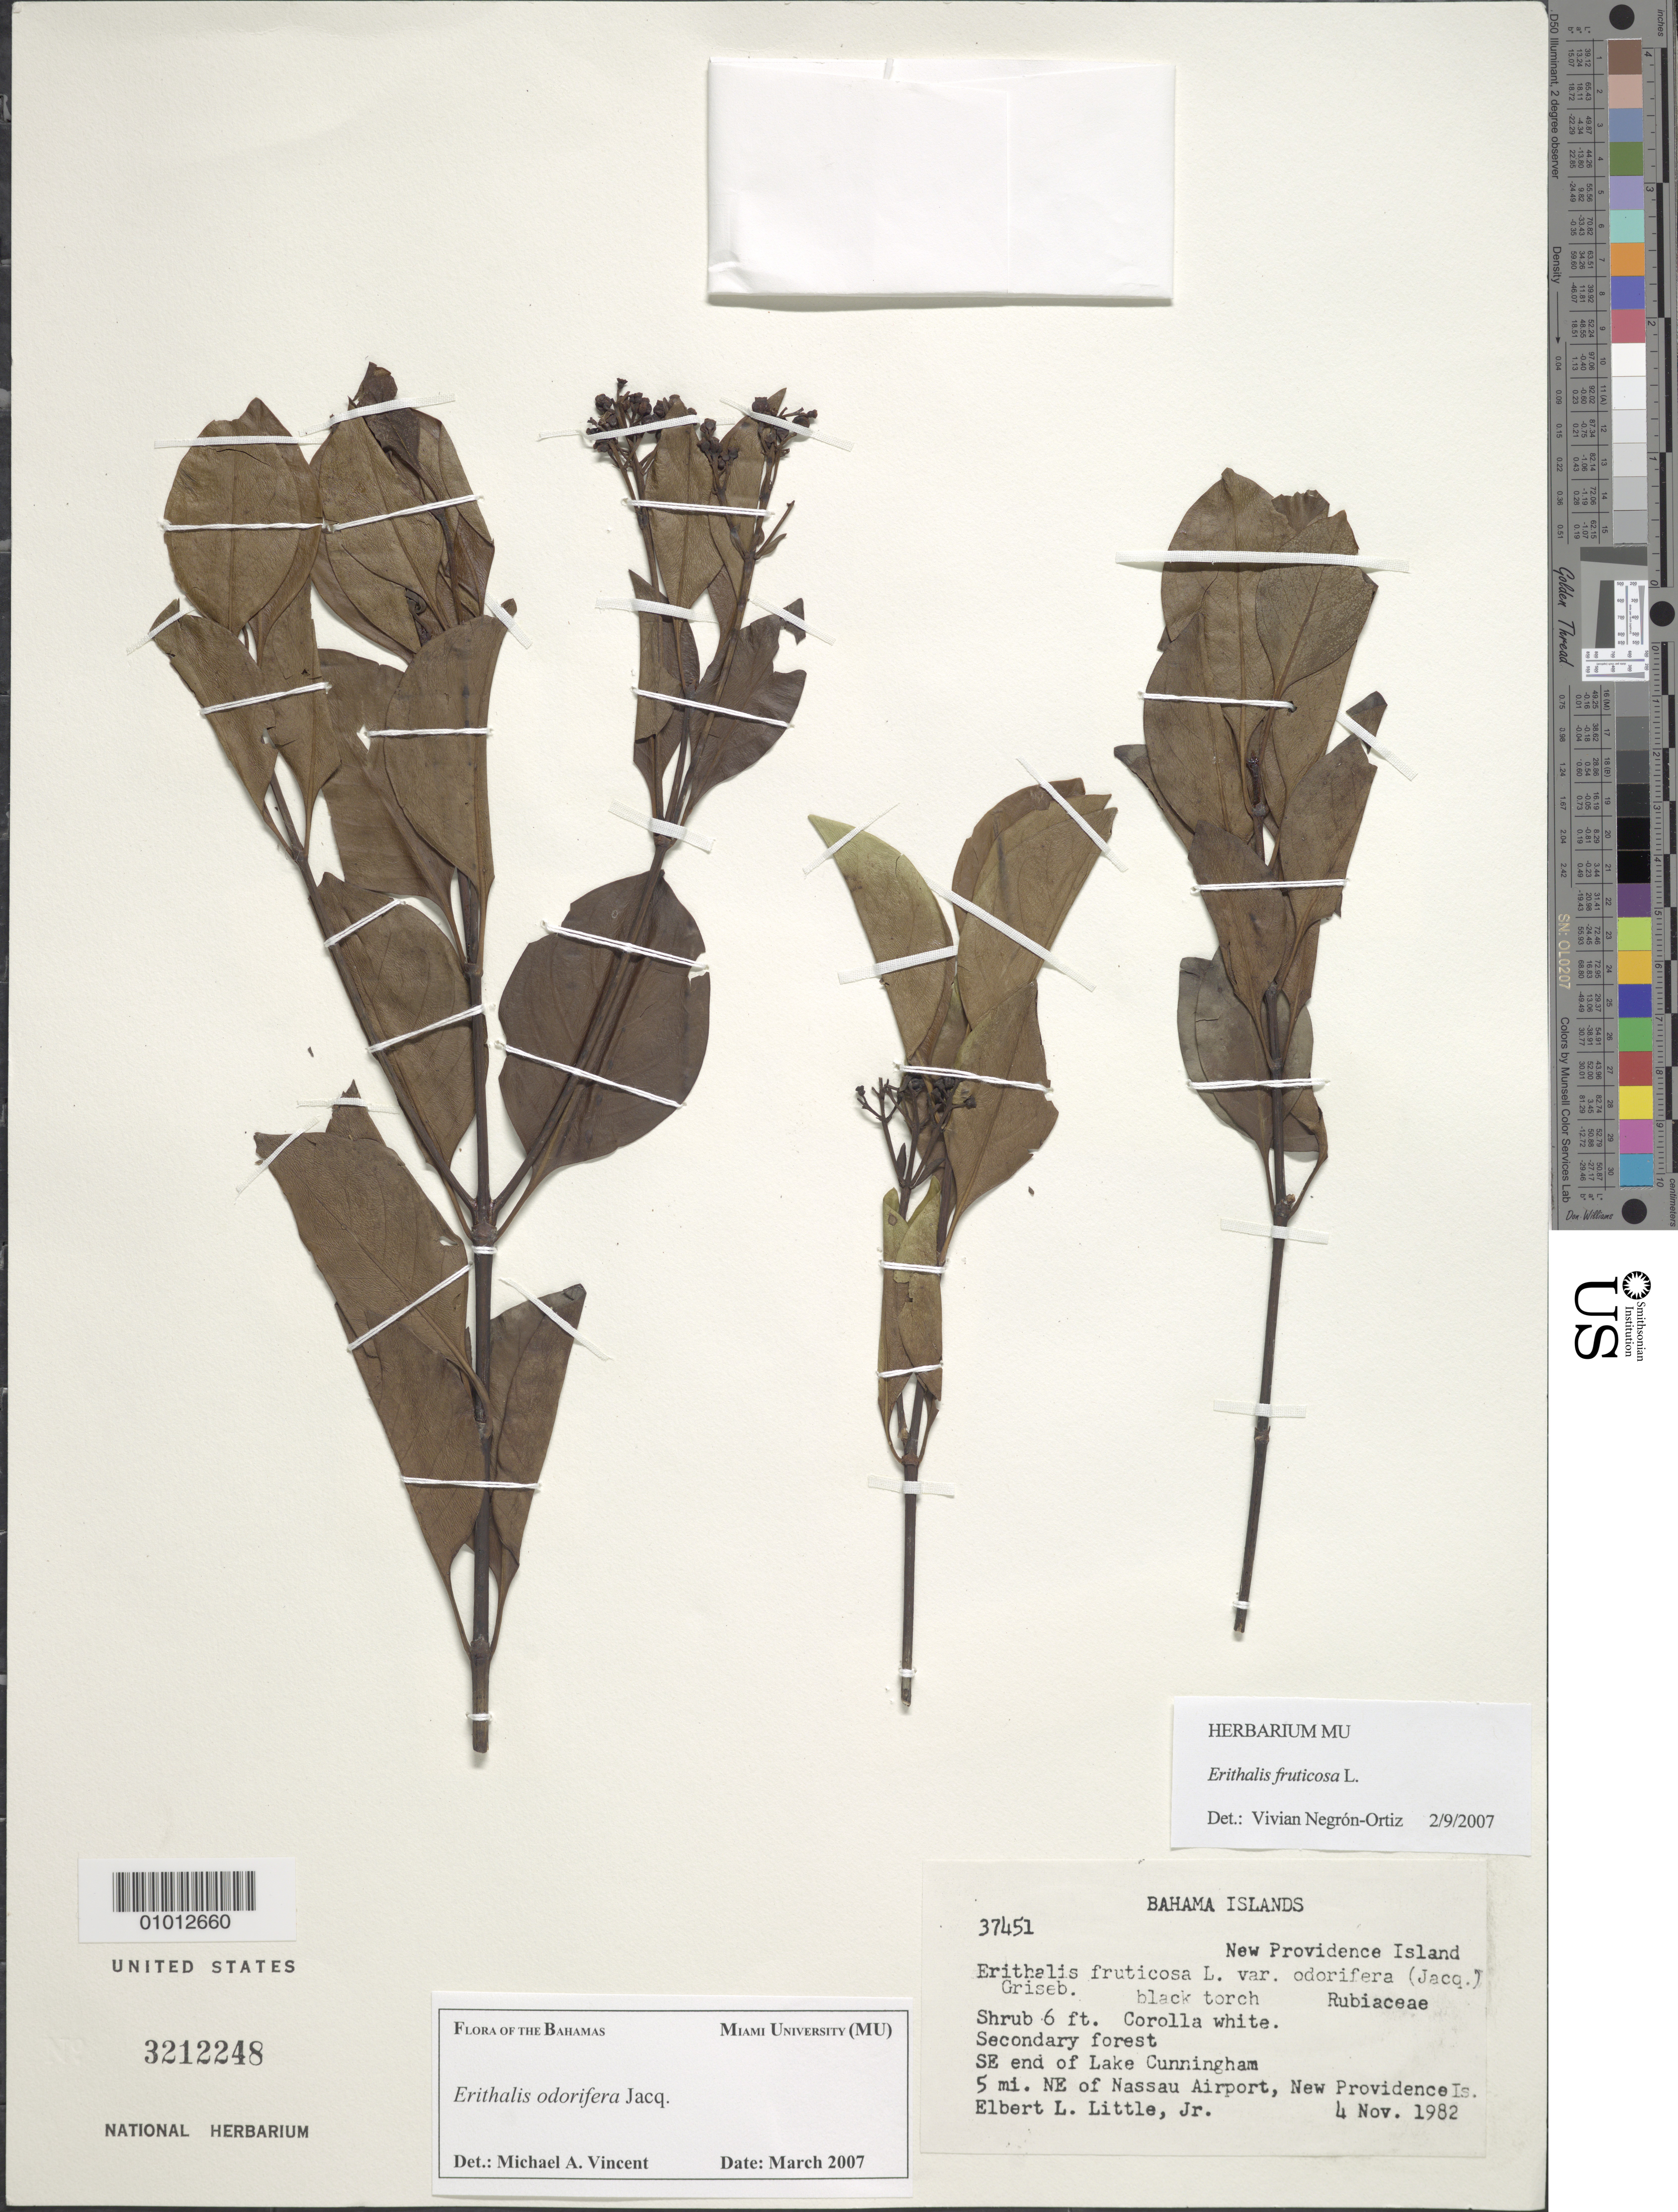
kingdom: Plantae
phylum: Tracheophyta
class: Magnoliopsida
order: Gentianales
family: Rubiaceae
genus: Erithalis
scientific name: Erithalis odorifera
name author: Jacq.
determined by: Vincent, M. A.; Negrón-Ortiz, V.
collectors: E. L. Little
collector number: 37451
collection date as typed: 04 Nov 1982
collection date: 1982-11-04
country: Bahamas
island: New Providence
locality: SE end of Lake Cunningham, 5 miles NE of Nassau Airport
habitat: Secondary forest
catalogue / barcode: US 3212248